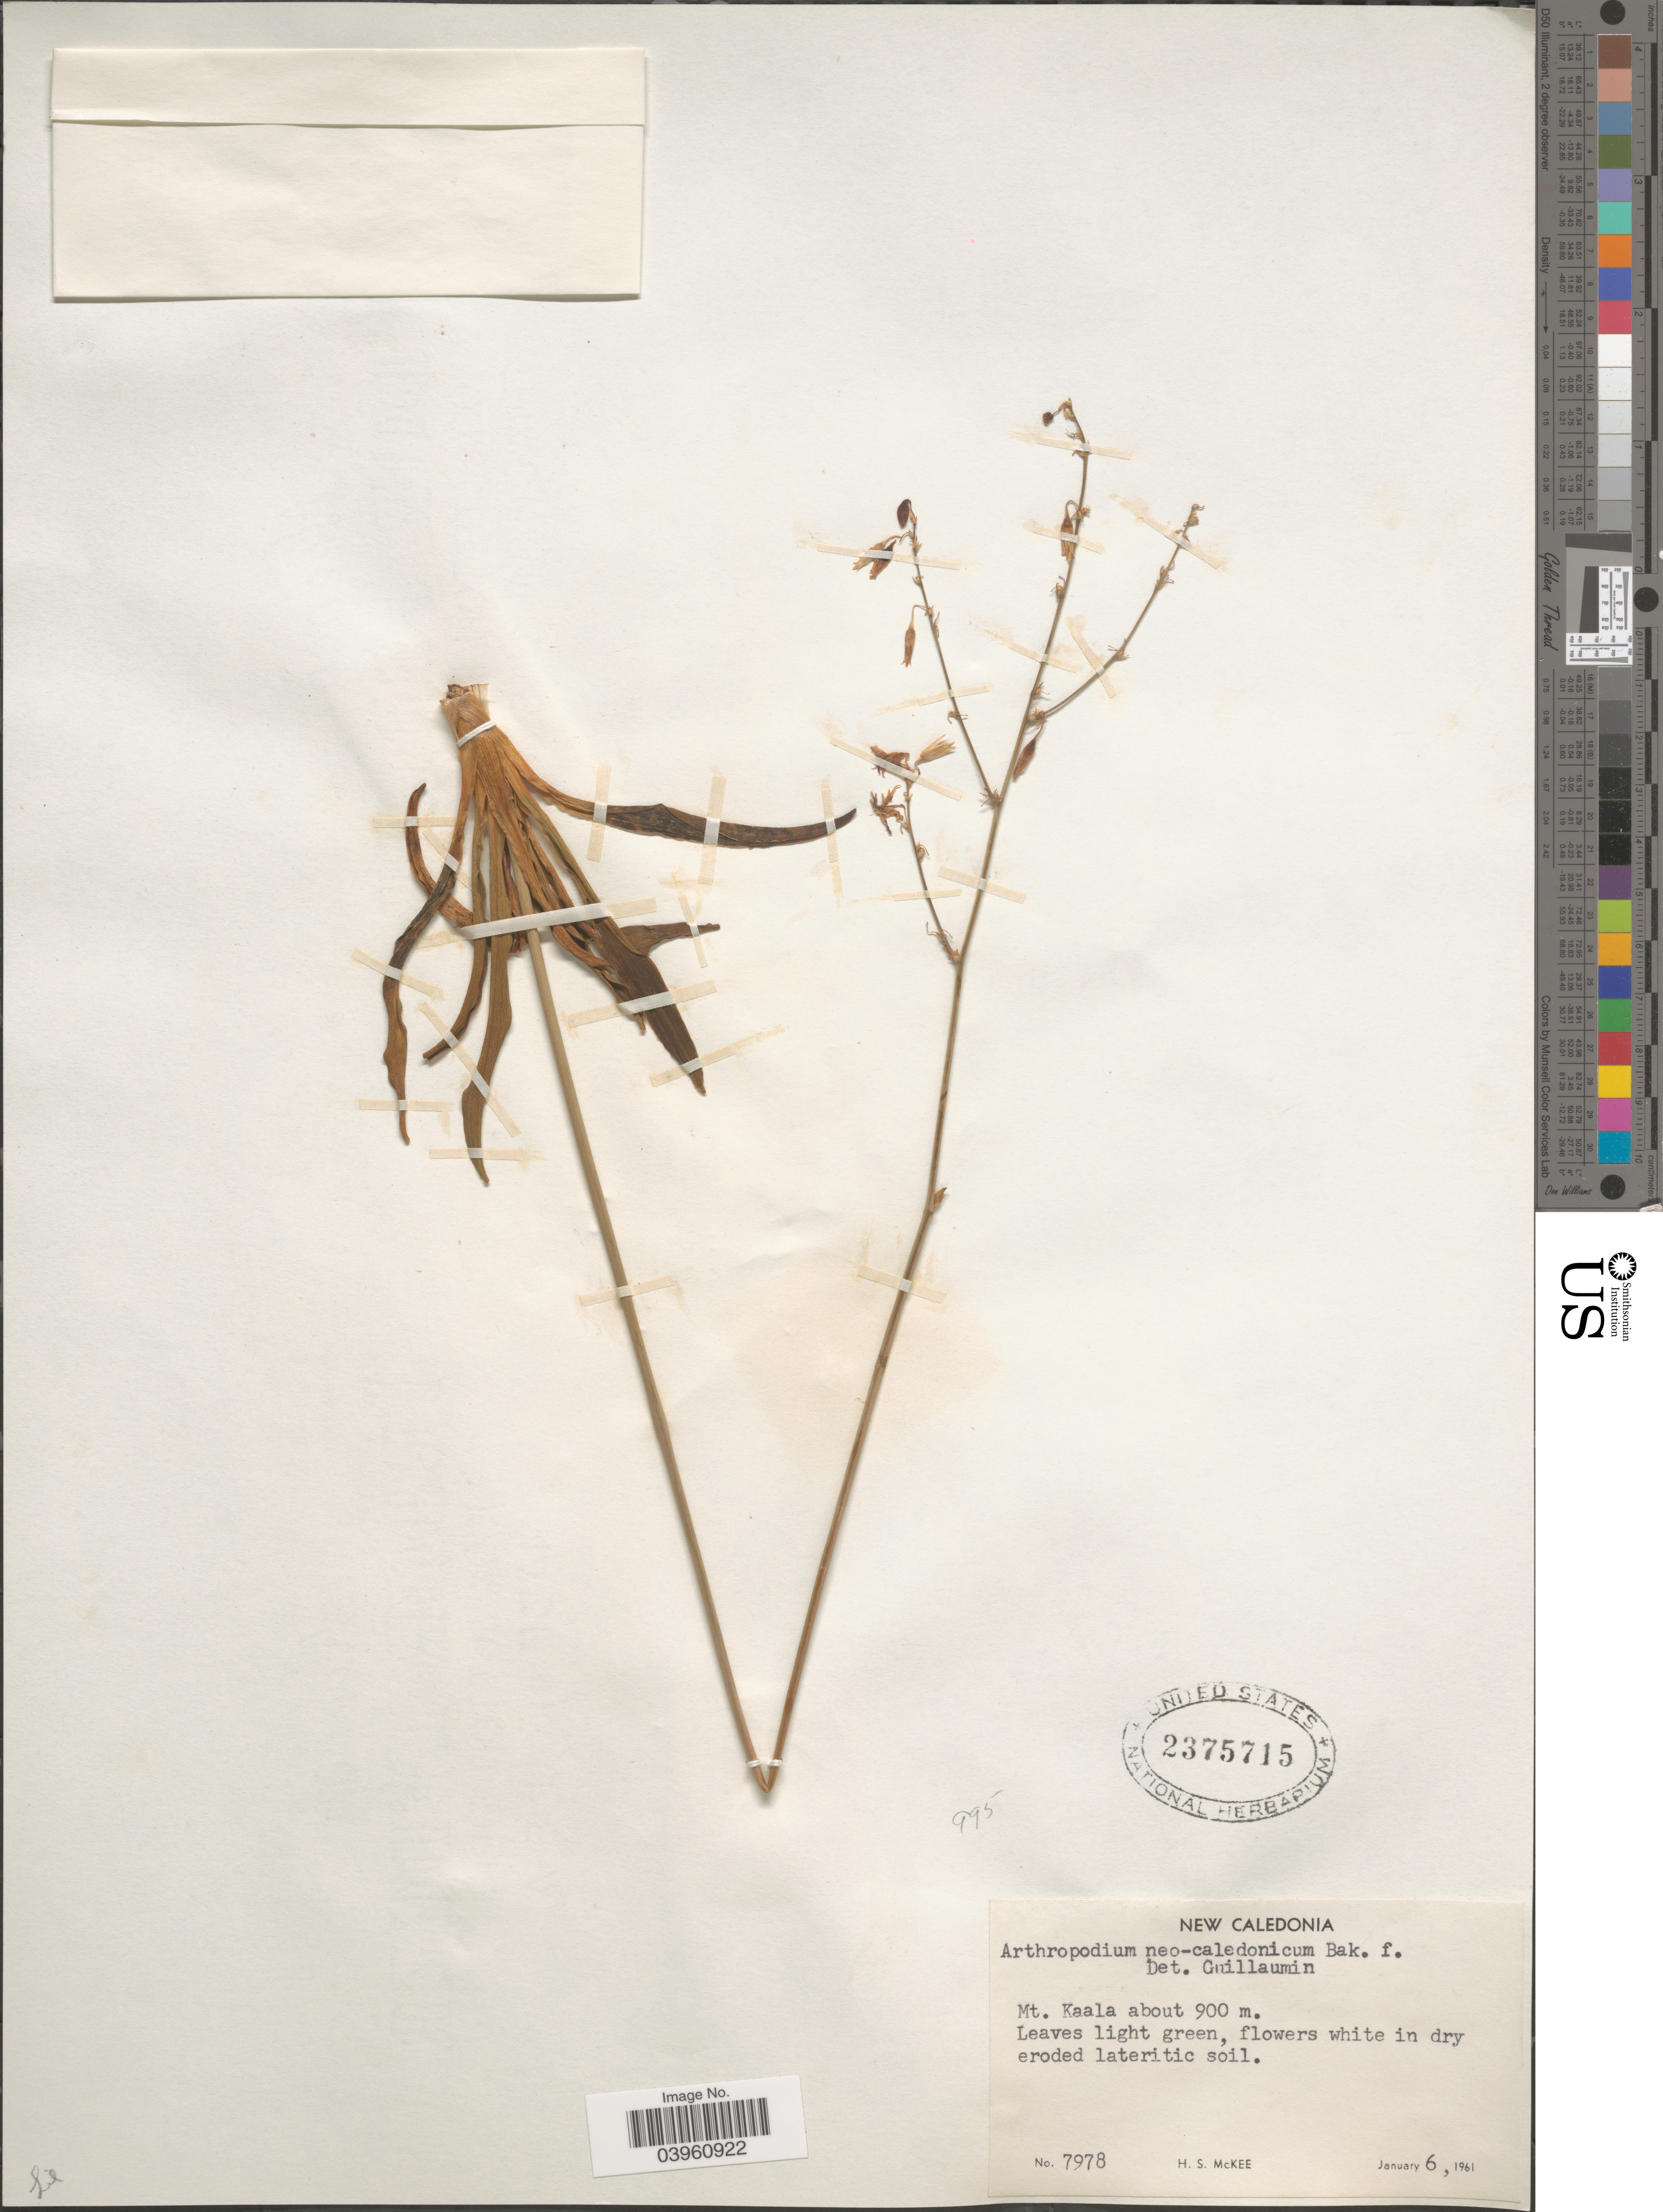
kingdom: Plantae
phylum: Tracheophyta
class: Liliopsida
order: Asparagales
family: Asparagaceae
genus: Arthropodium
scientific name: Arthropodium neocaledonicum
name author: Baker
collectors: H. S. McKee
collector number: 7978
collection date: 1961-01-06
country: New Caledonia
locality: Mt. Kaala.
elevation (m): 900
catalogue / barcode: US 2375715